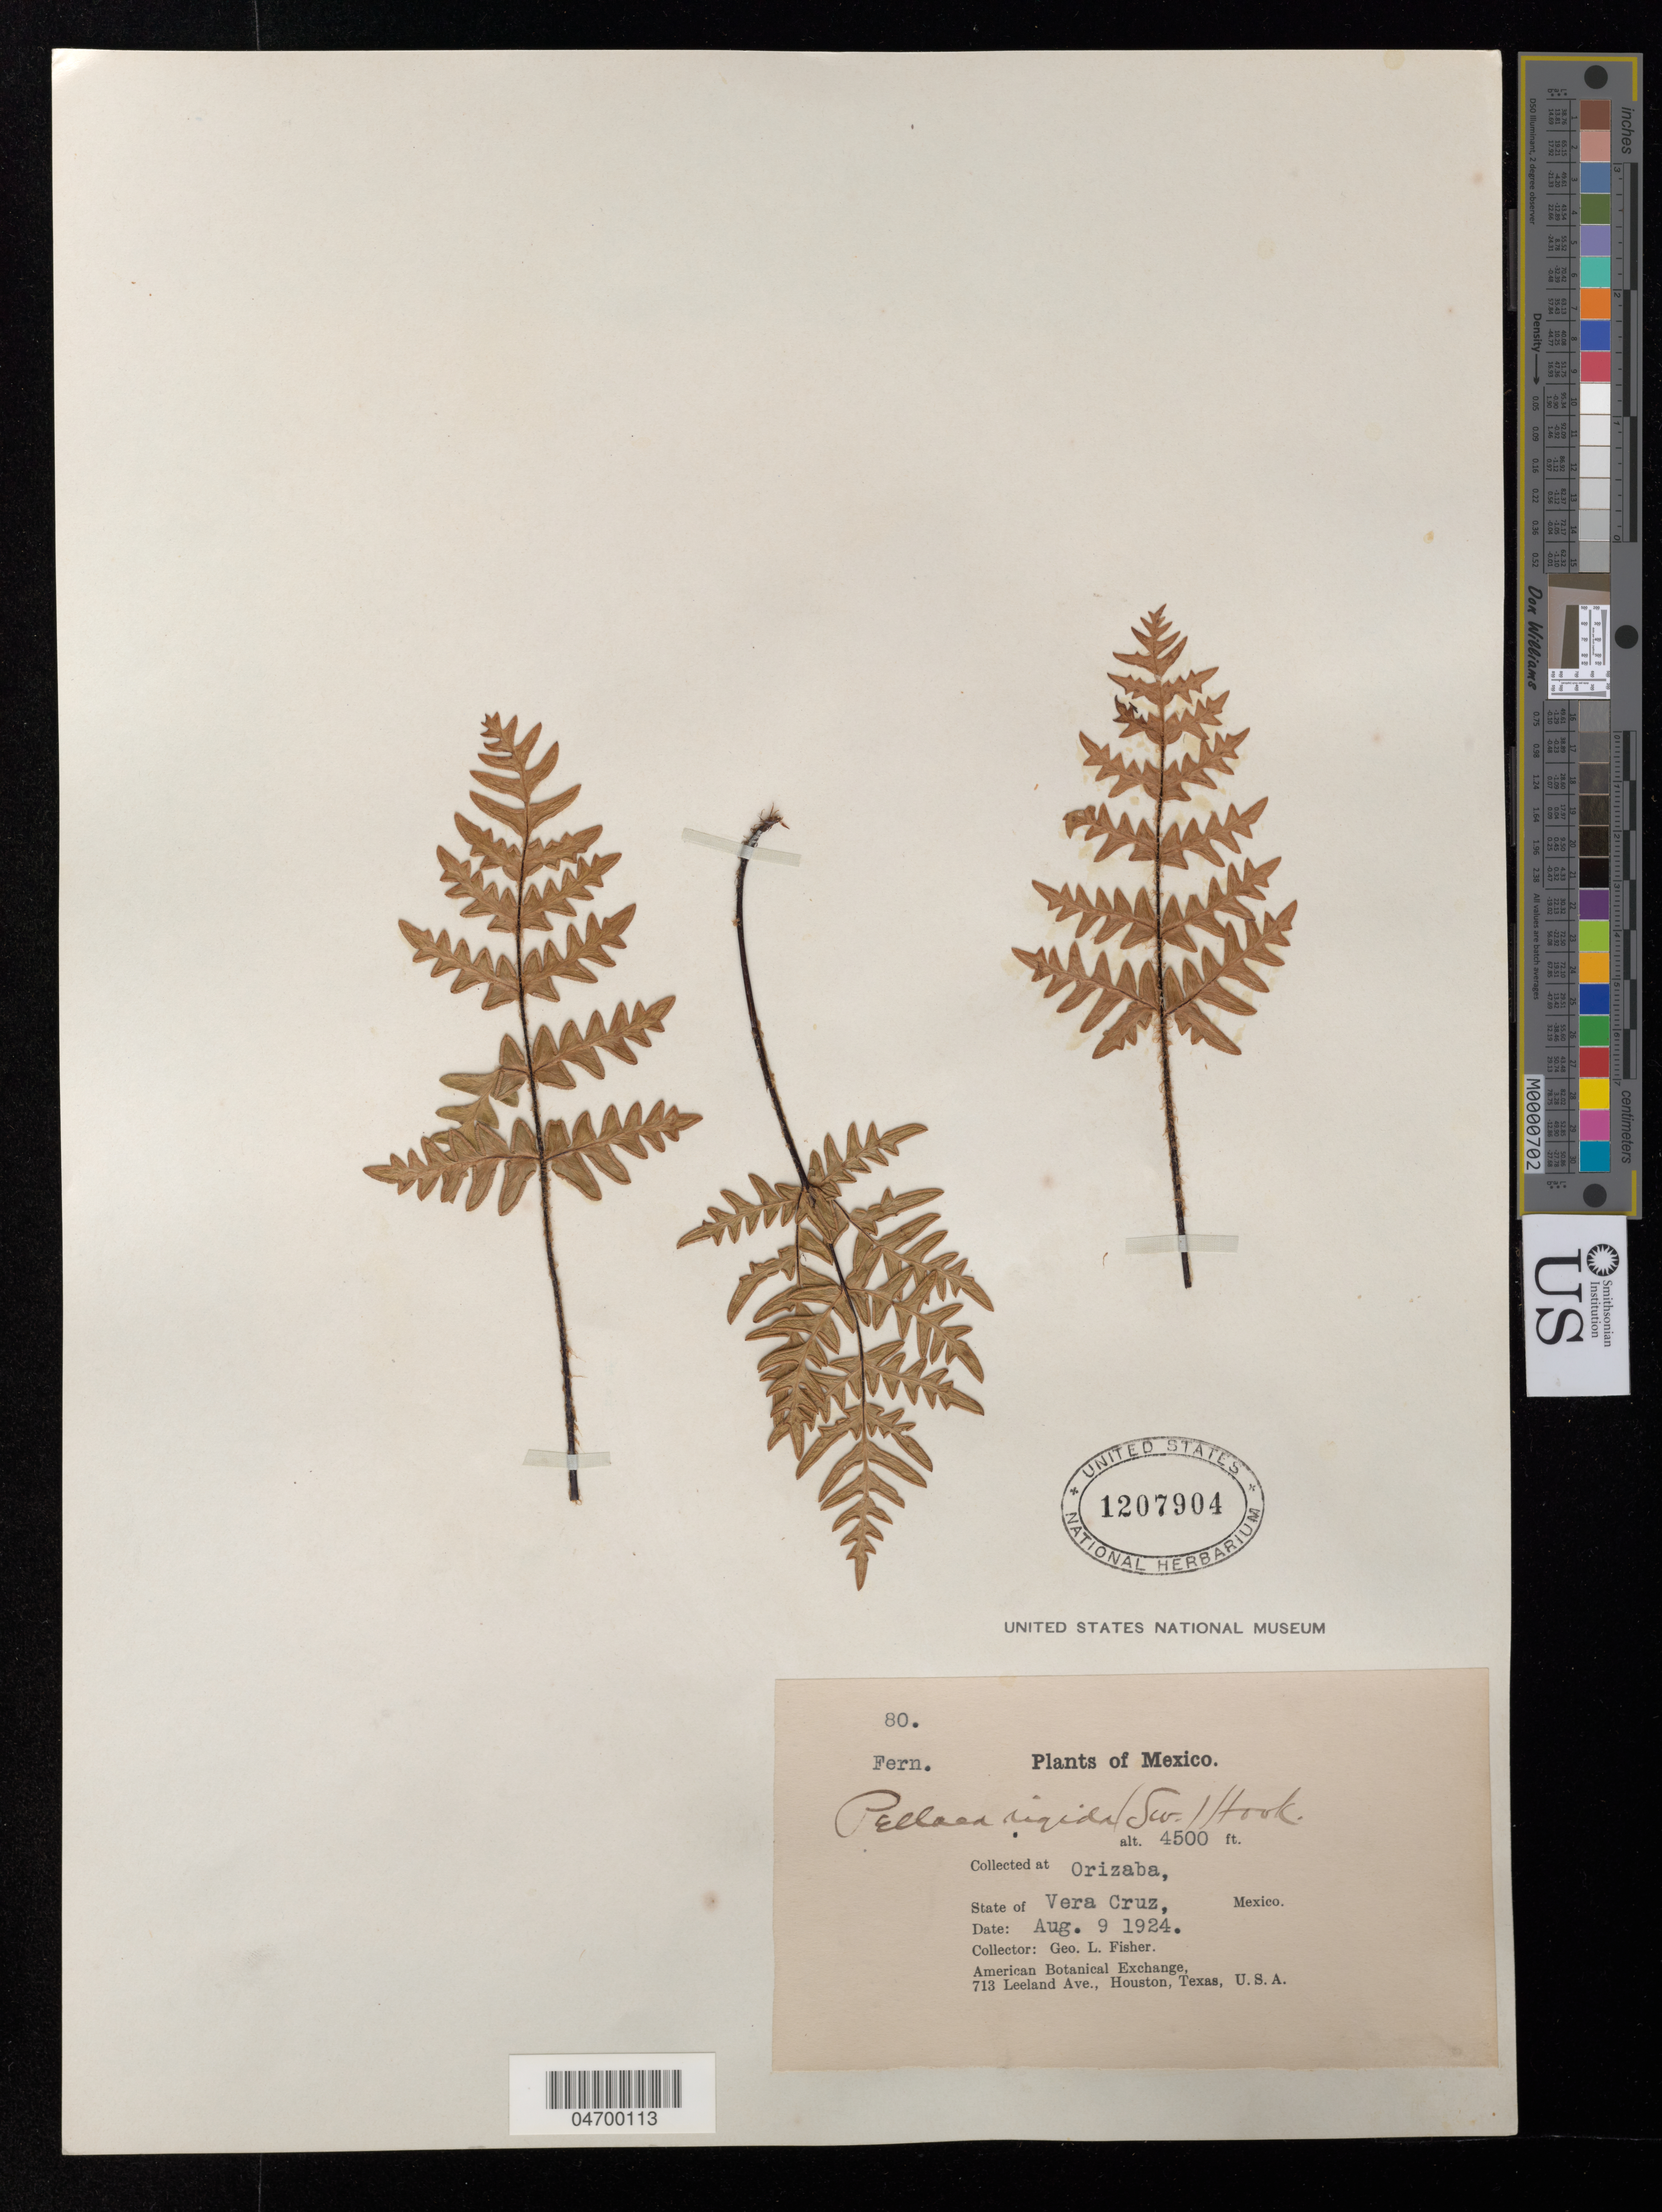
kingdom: Plantae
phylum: Tracheophyta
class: Polypodiopsida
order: Polypodiales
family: Pteridaceae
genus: Pellaea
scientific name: Pellaea rigida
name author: (Sw.) Hook. f.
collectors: G. L. Fisher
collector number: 80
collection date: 1924-08-09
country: Mexico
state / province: Veracruz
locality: At Orizaba. State of Vera Cruz.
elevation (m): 1372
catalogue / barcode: US 1207904